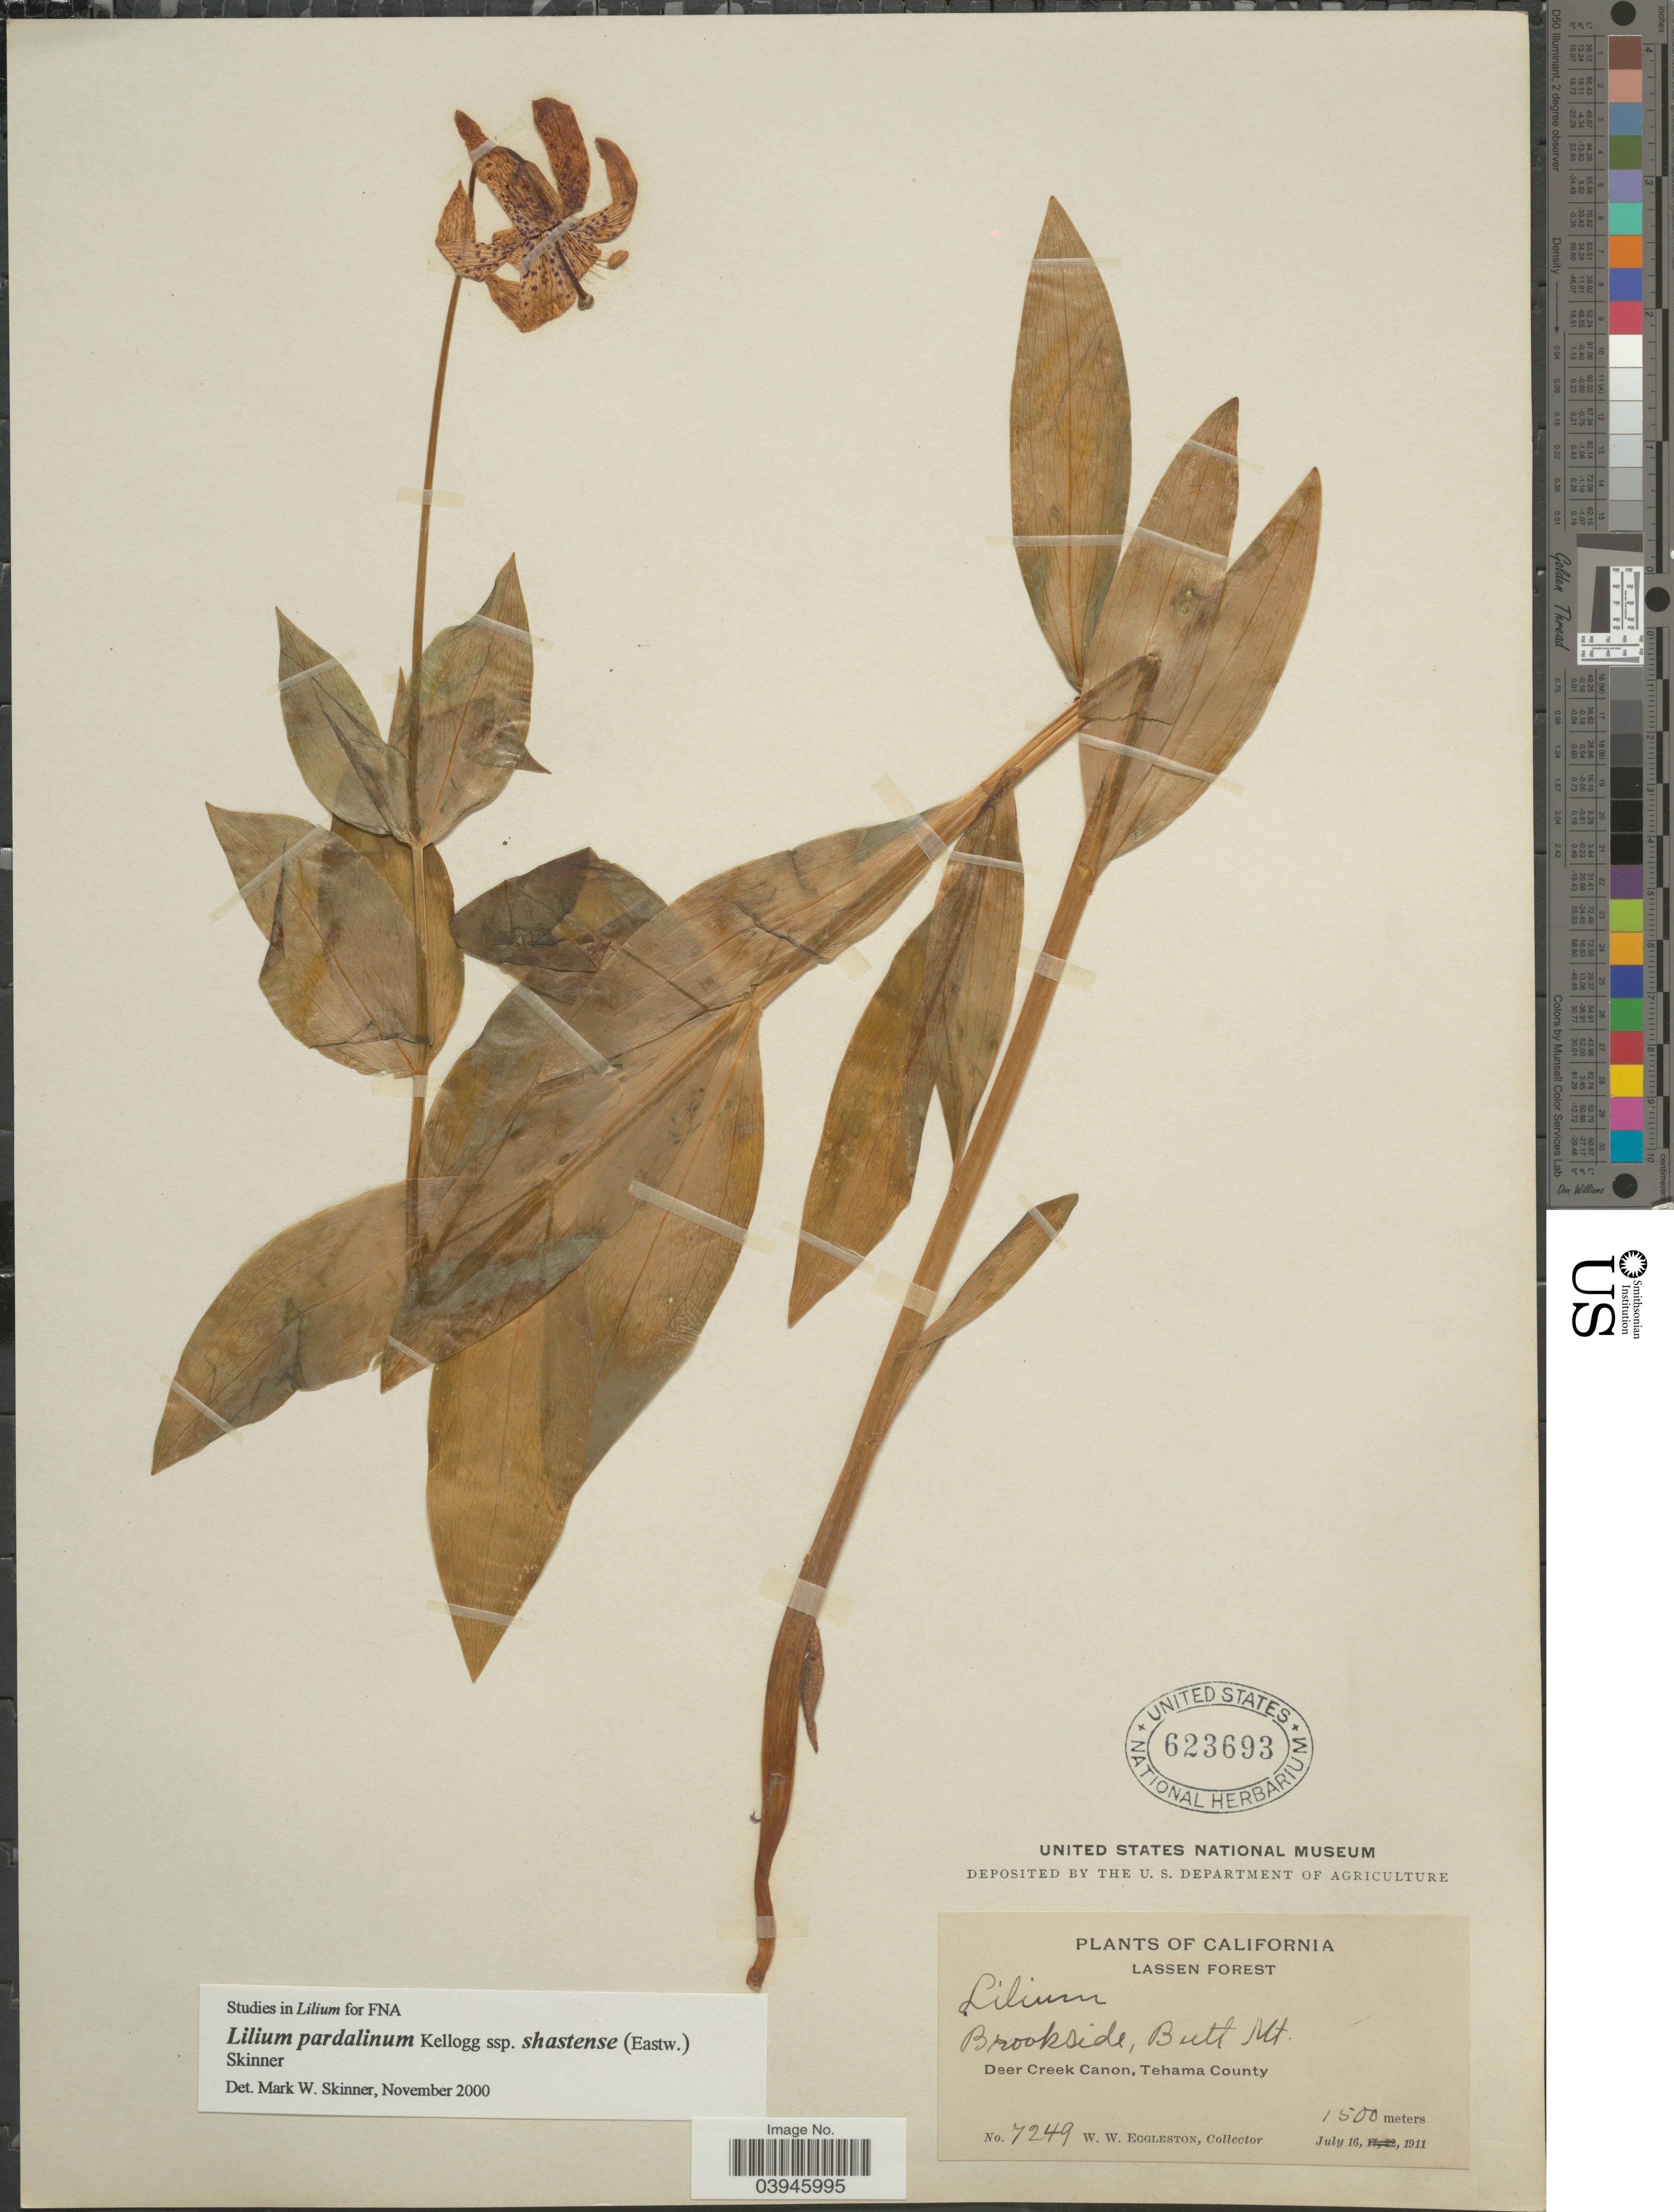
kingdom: Plantae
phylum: Tracheophyta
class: Liliopsida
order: Liliales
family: Liliaceae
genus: Lilium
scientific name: Lilium nevadense var. shastense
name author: Eastw.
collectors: W. W. Eggleston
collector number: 7249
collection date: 1911-07-16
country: United States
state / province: California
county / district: Tehama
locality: Lassen Forest. Brookside, Butt Mt. Deer Creek Canon, Tehama County.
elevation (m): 1500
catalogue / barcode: US 623693